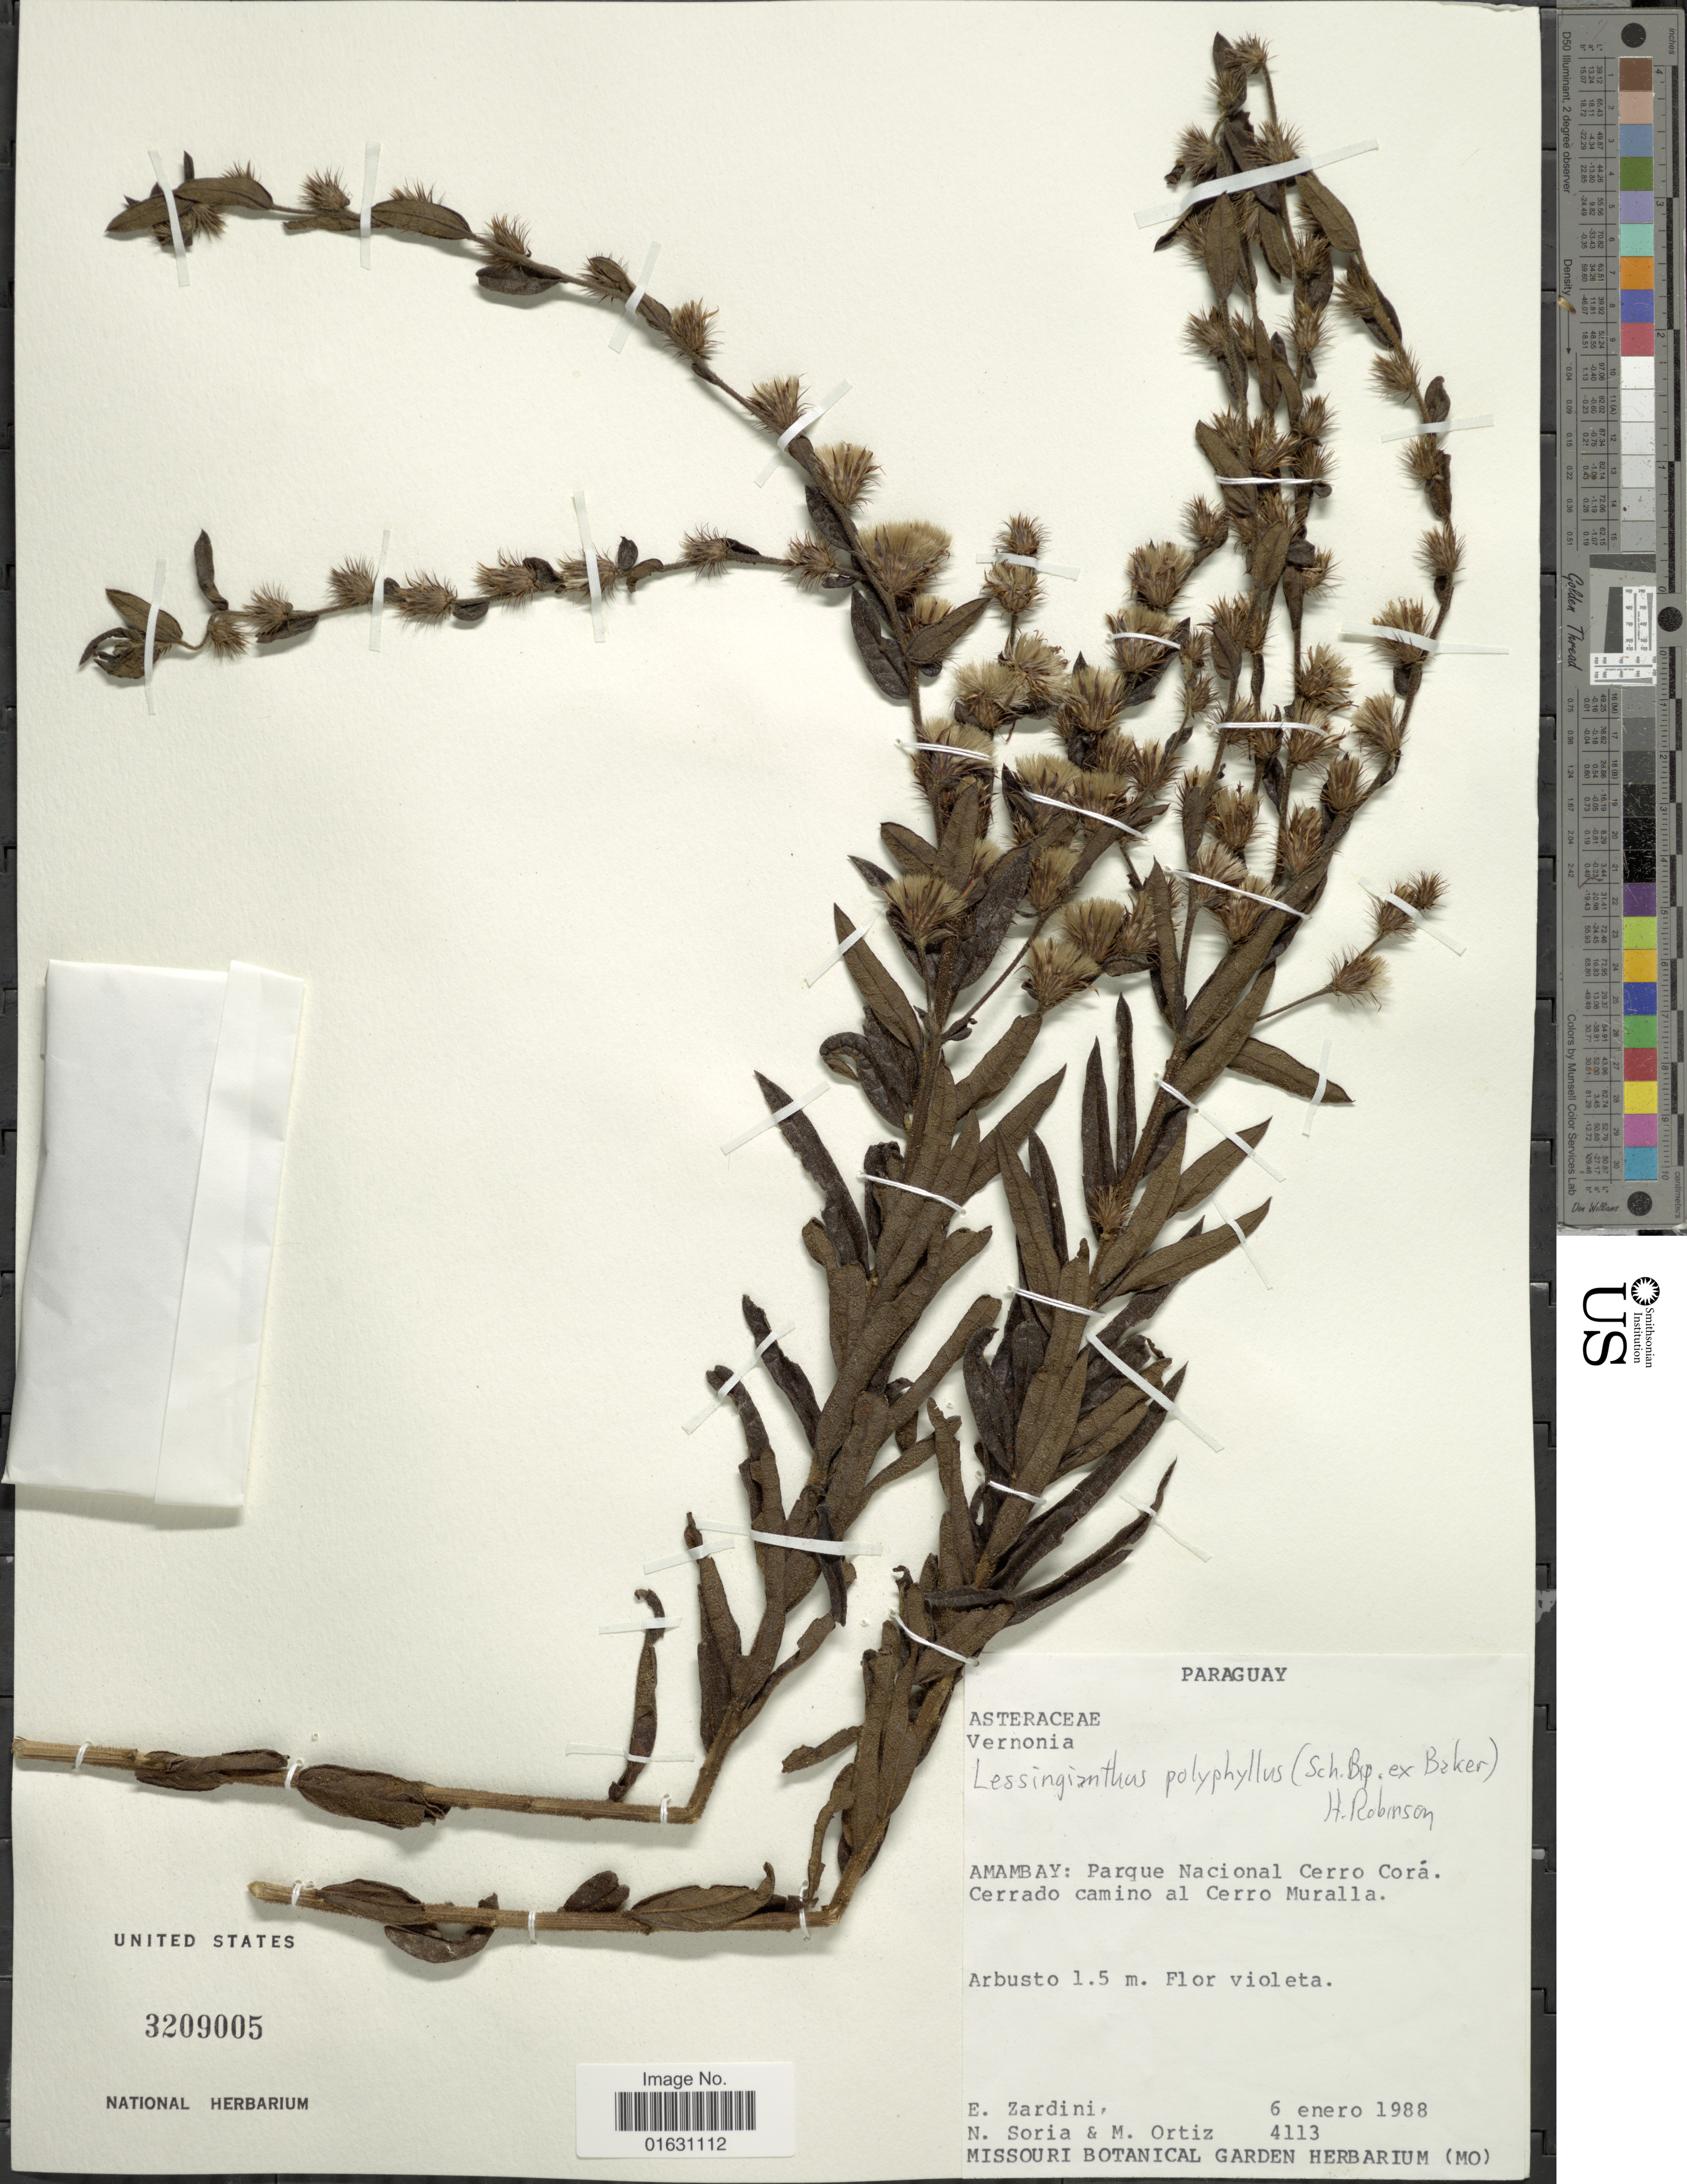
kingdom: Plantae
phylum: Tracheophyta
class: Magnoliopsida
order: Asterales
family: Asteraceae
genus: Lessingianthus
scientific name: Lessingianthus polyphyllus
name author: (Sch. Bip. ex Baker) H. Rob.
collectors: E. M. Zardini, N. Soria & M. Ortíz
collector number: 4113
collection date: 1988-01-06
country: Paraguay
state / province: Amambay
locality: Amambay: Parque Nacional Cerro Cora., Cerrado camino al Cerro Muralla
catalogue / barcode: US 3209005